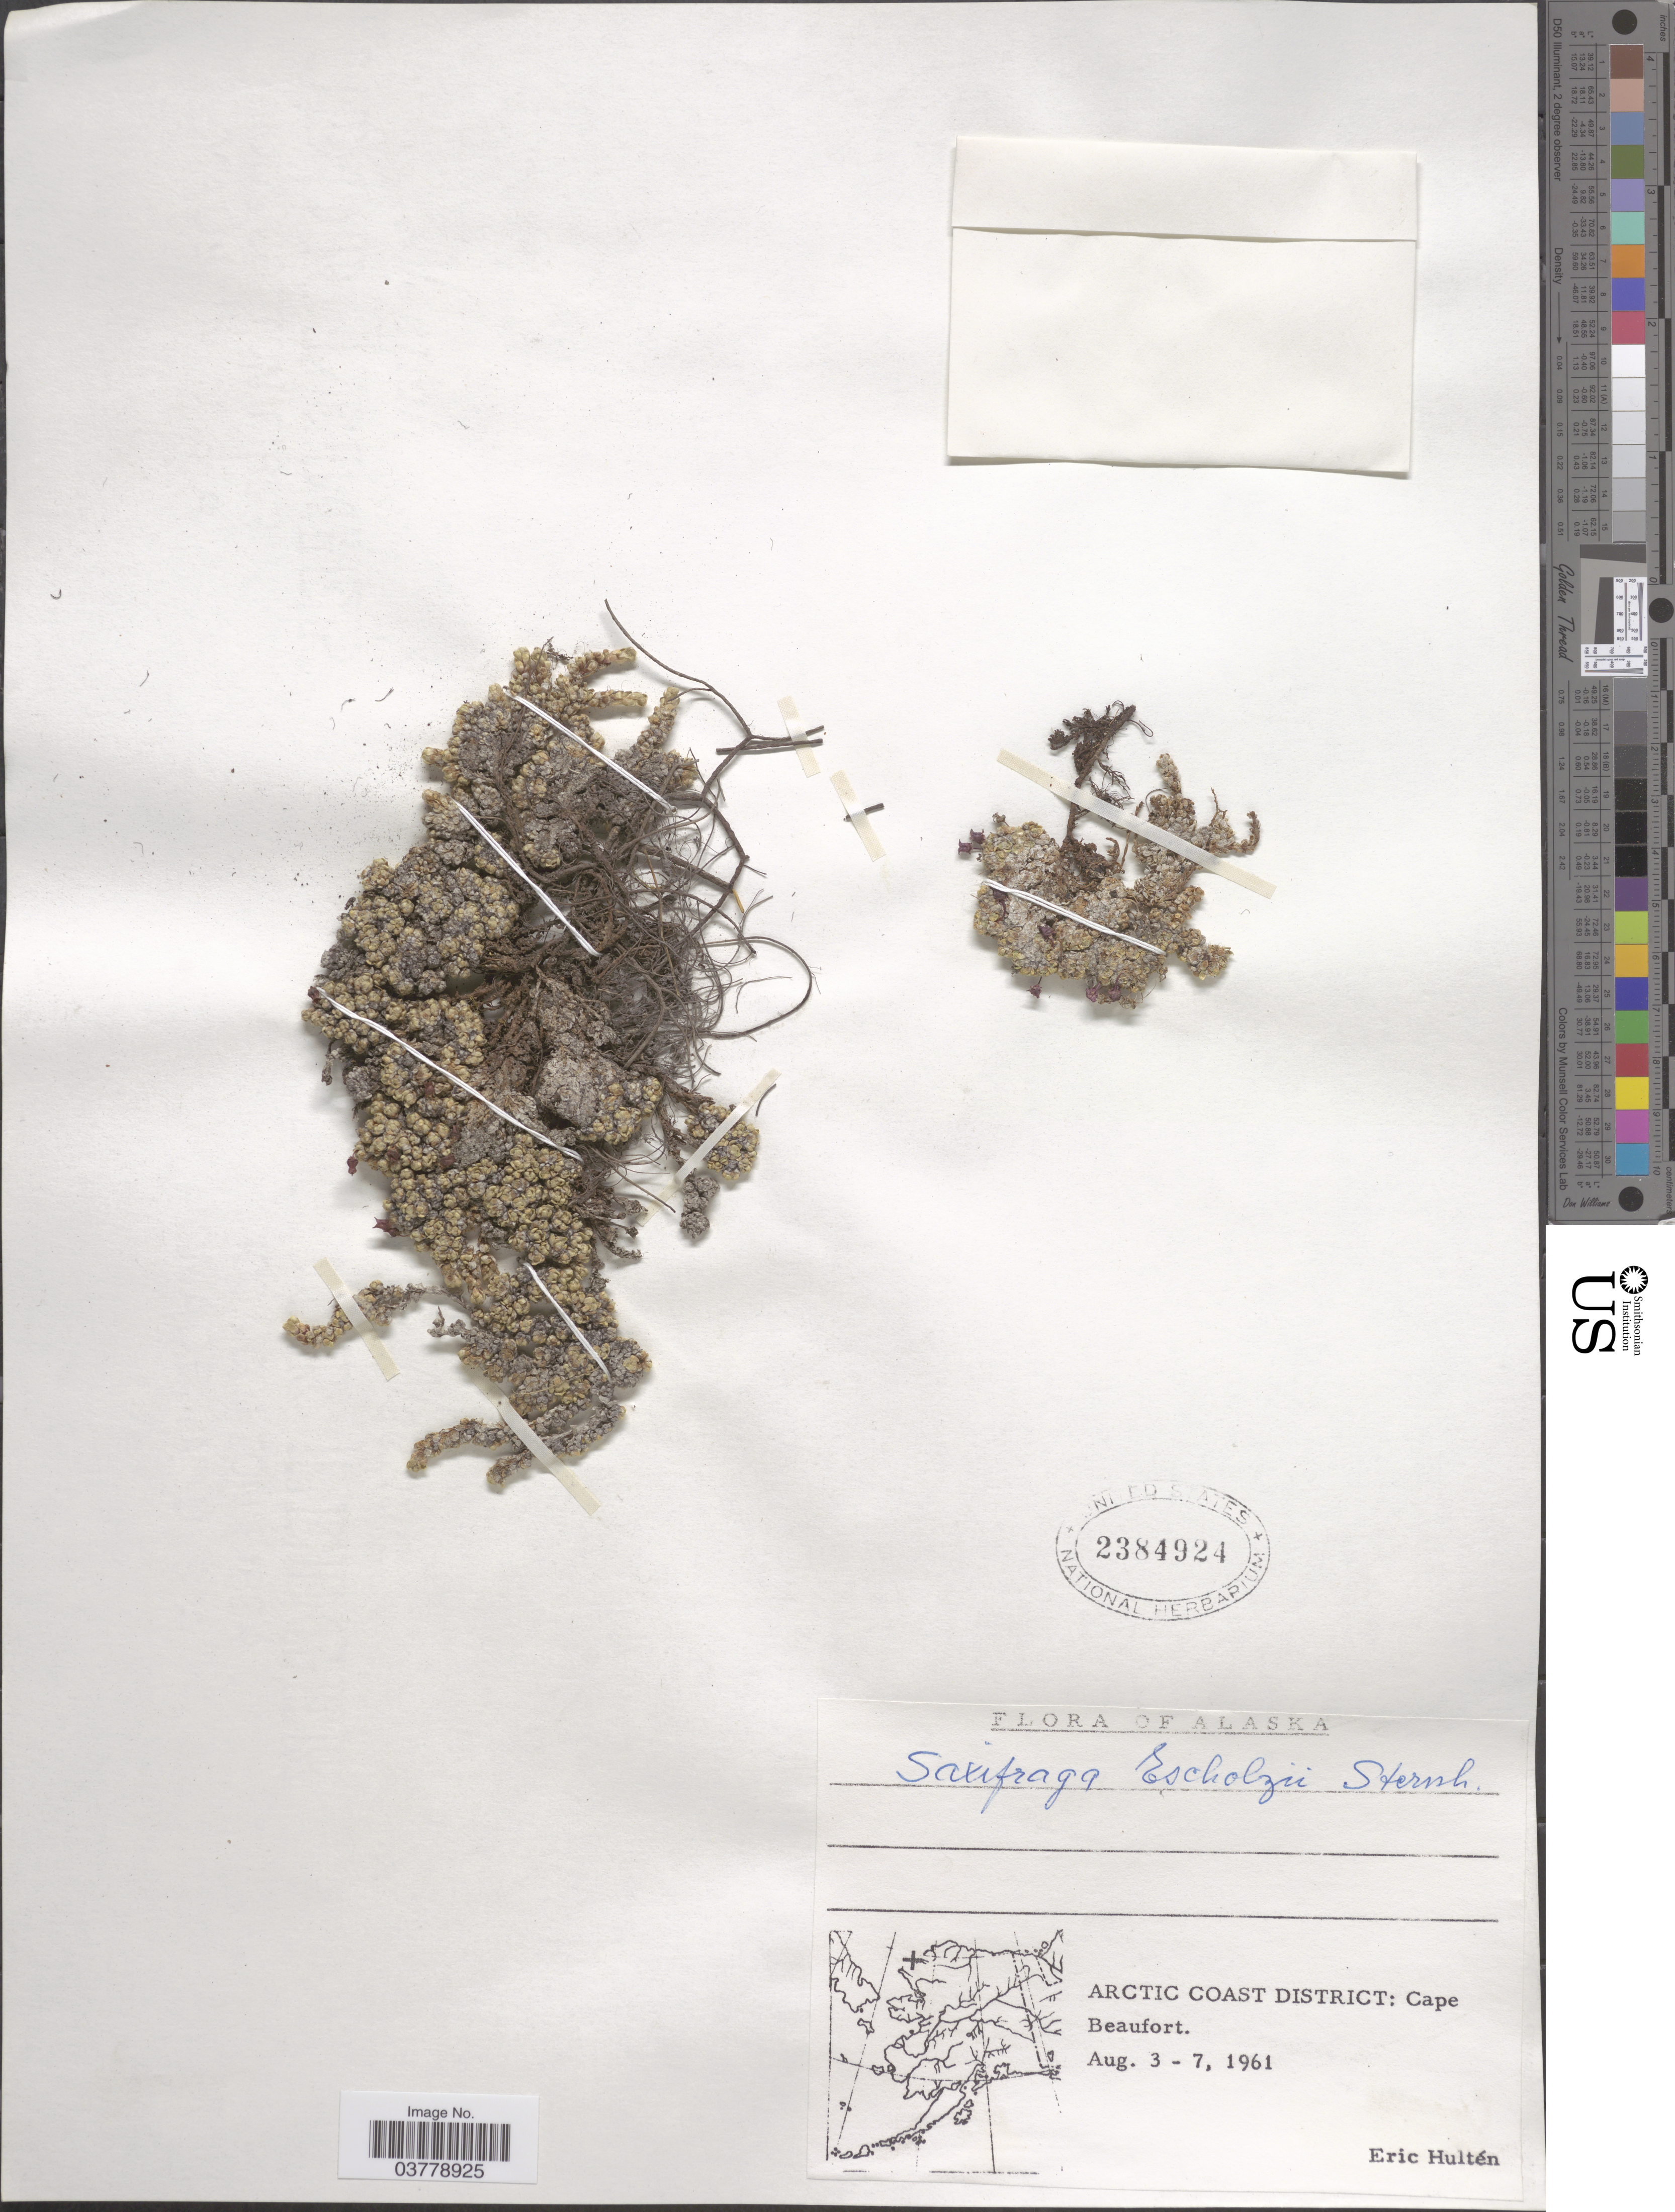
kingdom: Plantae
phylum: Tracheophyta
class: Magnoliopsida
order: Saxifragales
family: Saxifragaceae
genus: Saxifraga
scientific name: Saxifraga eschscholtzii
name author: Sternb.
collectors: E. G. Hultén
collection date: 1961-08-03/1961-08-07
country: United States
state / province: Alaska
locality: Arctic Coast District: Cape Beaufort.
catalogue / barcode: US 2384924